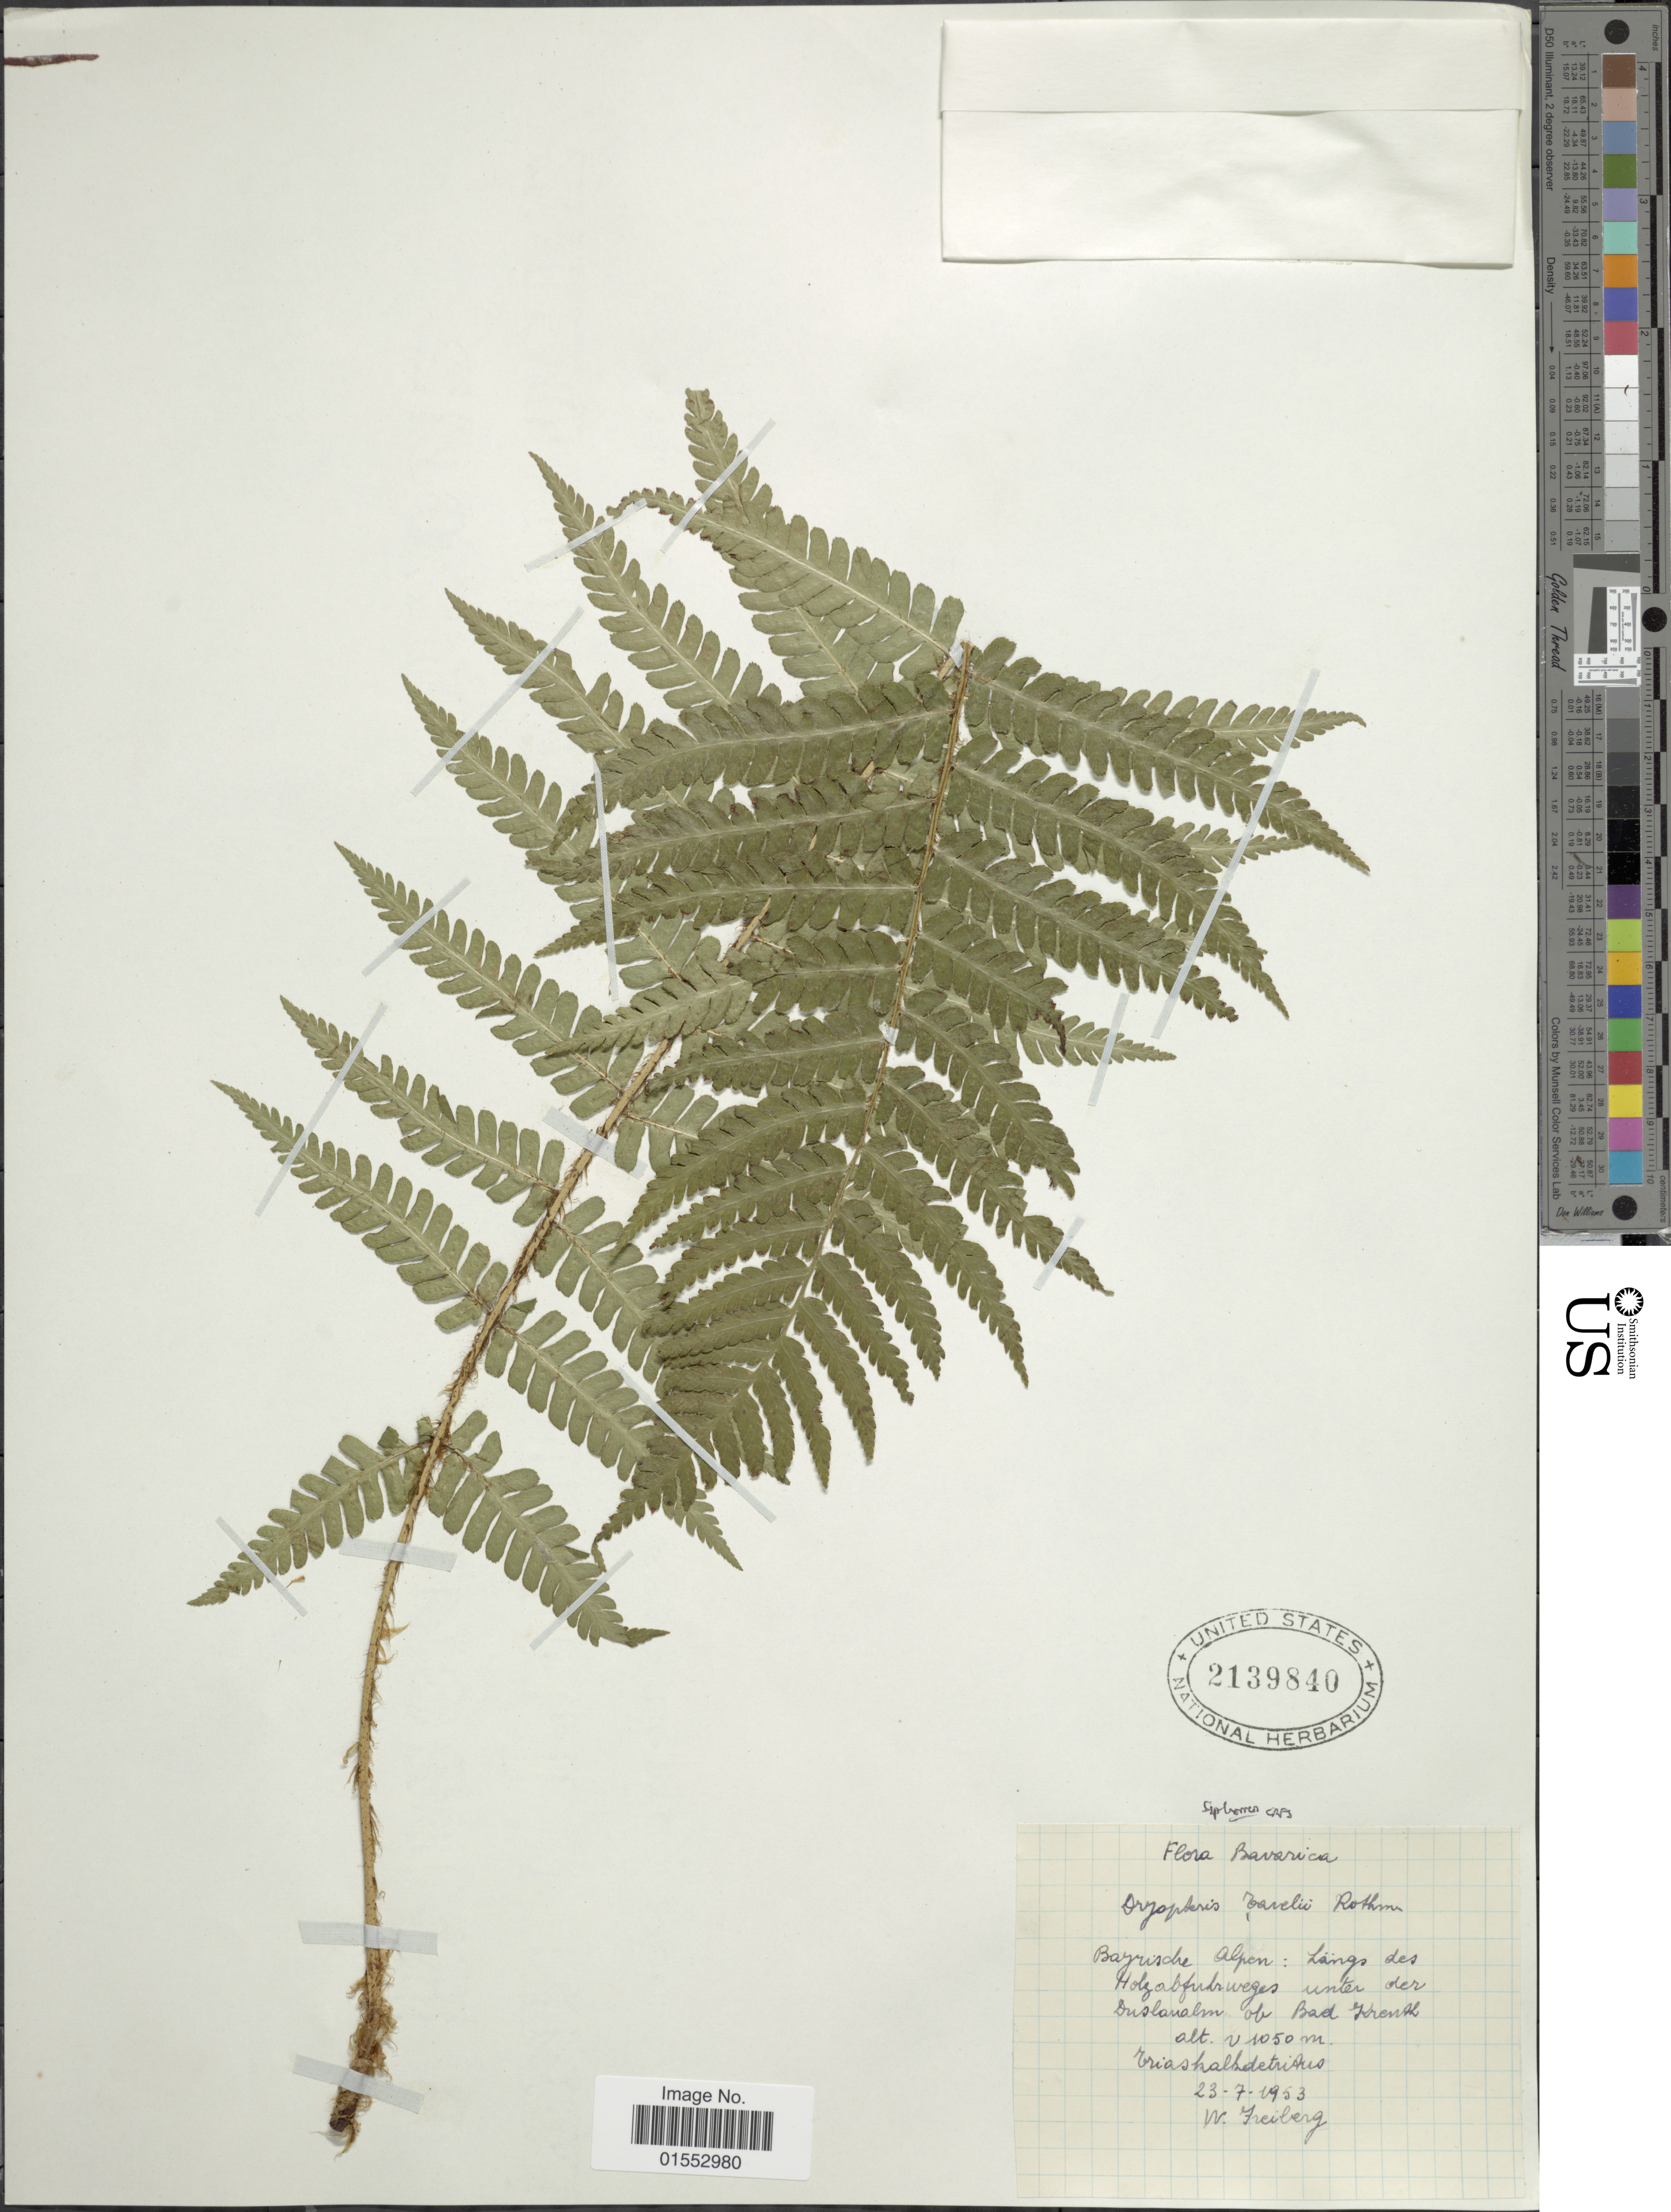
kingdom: Plantae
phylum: Tracheophyta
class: Polypodiopsida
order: Polypodiales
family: Dryopteridaceae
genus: Dryopteris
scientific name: Dryopteris affinis subsp. borreri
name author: (Newman) Fraser-Jenk.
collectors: W. Freiberg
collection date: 1953-07-23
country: Germany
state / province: Bayern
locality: Bayrische Alpen: langs des Holzabfufuhrweges unter der Duslalnala ob Bad Krentz [interpreted]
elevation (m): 1050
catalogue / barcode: US 2139840